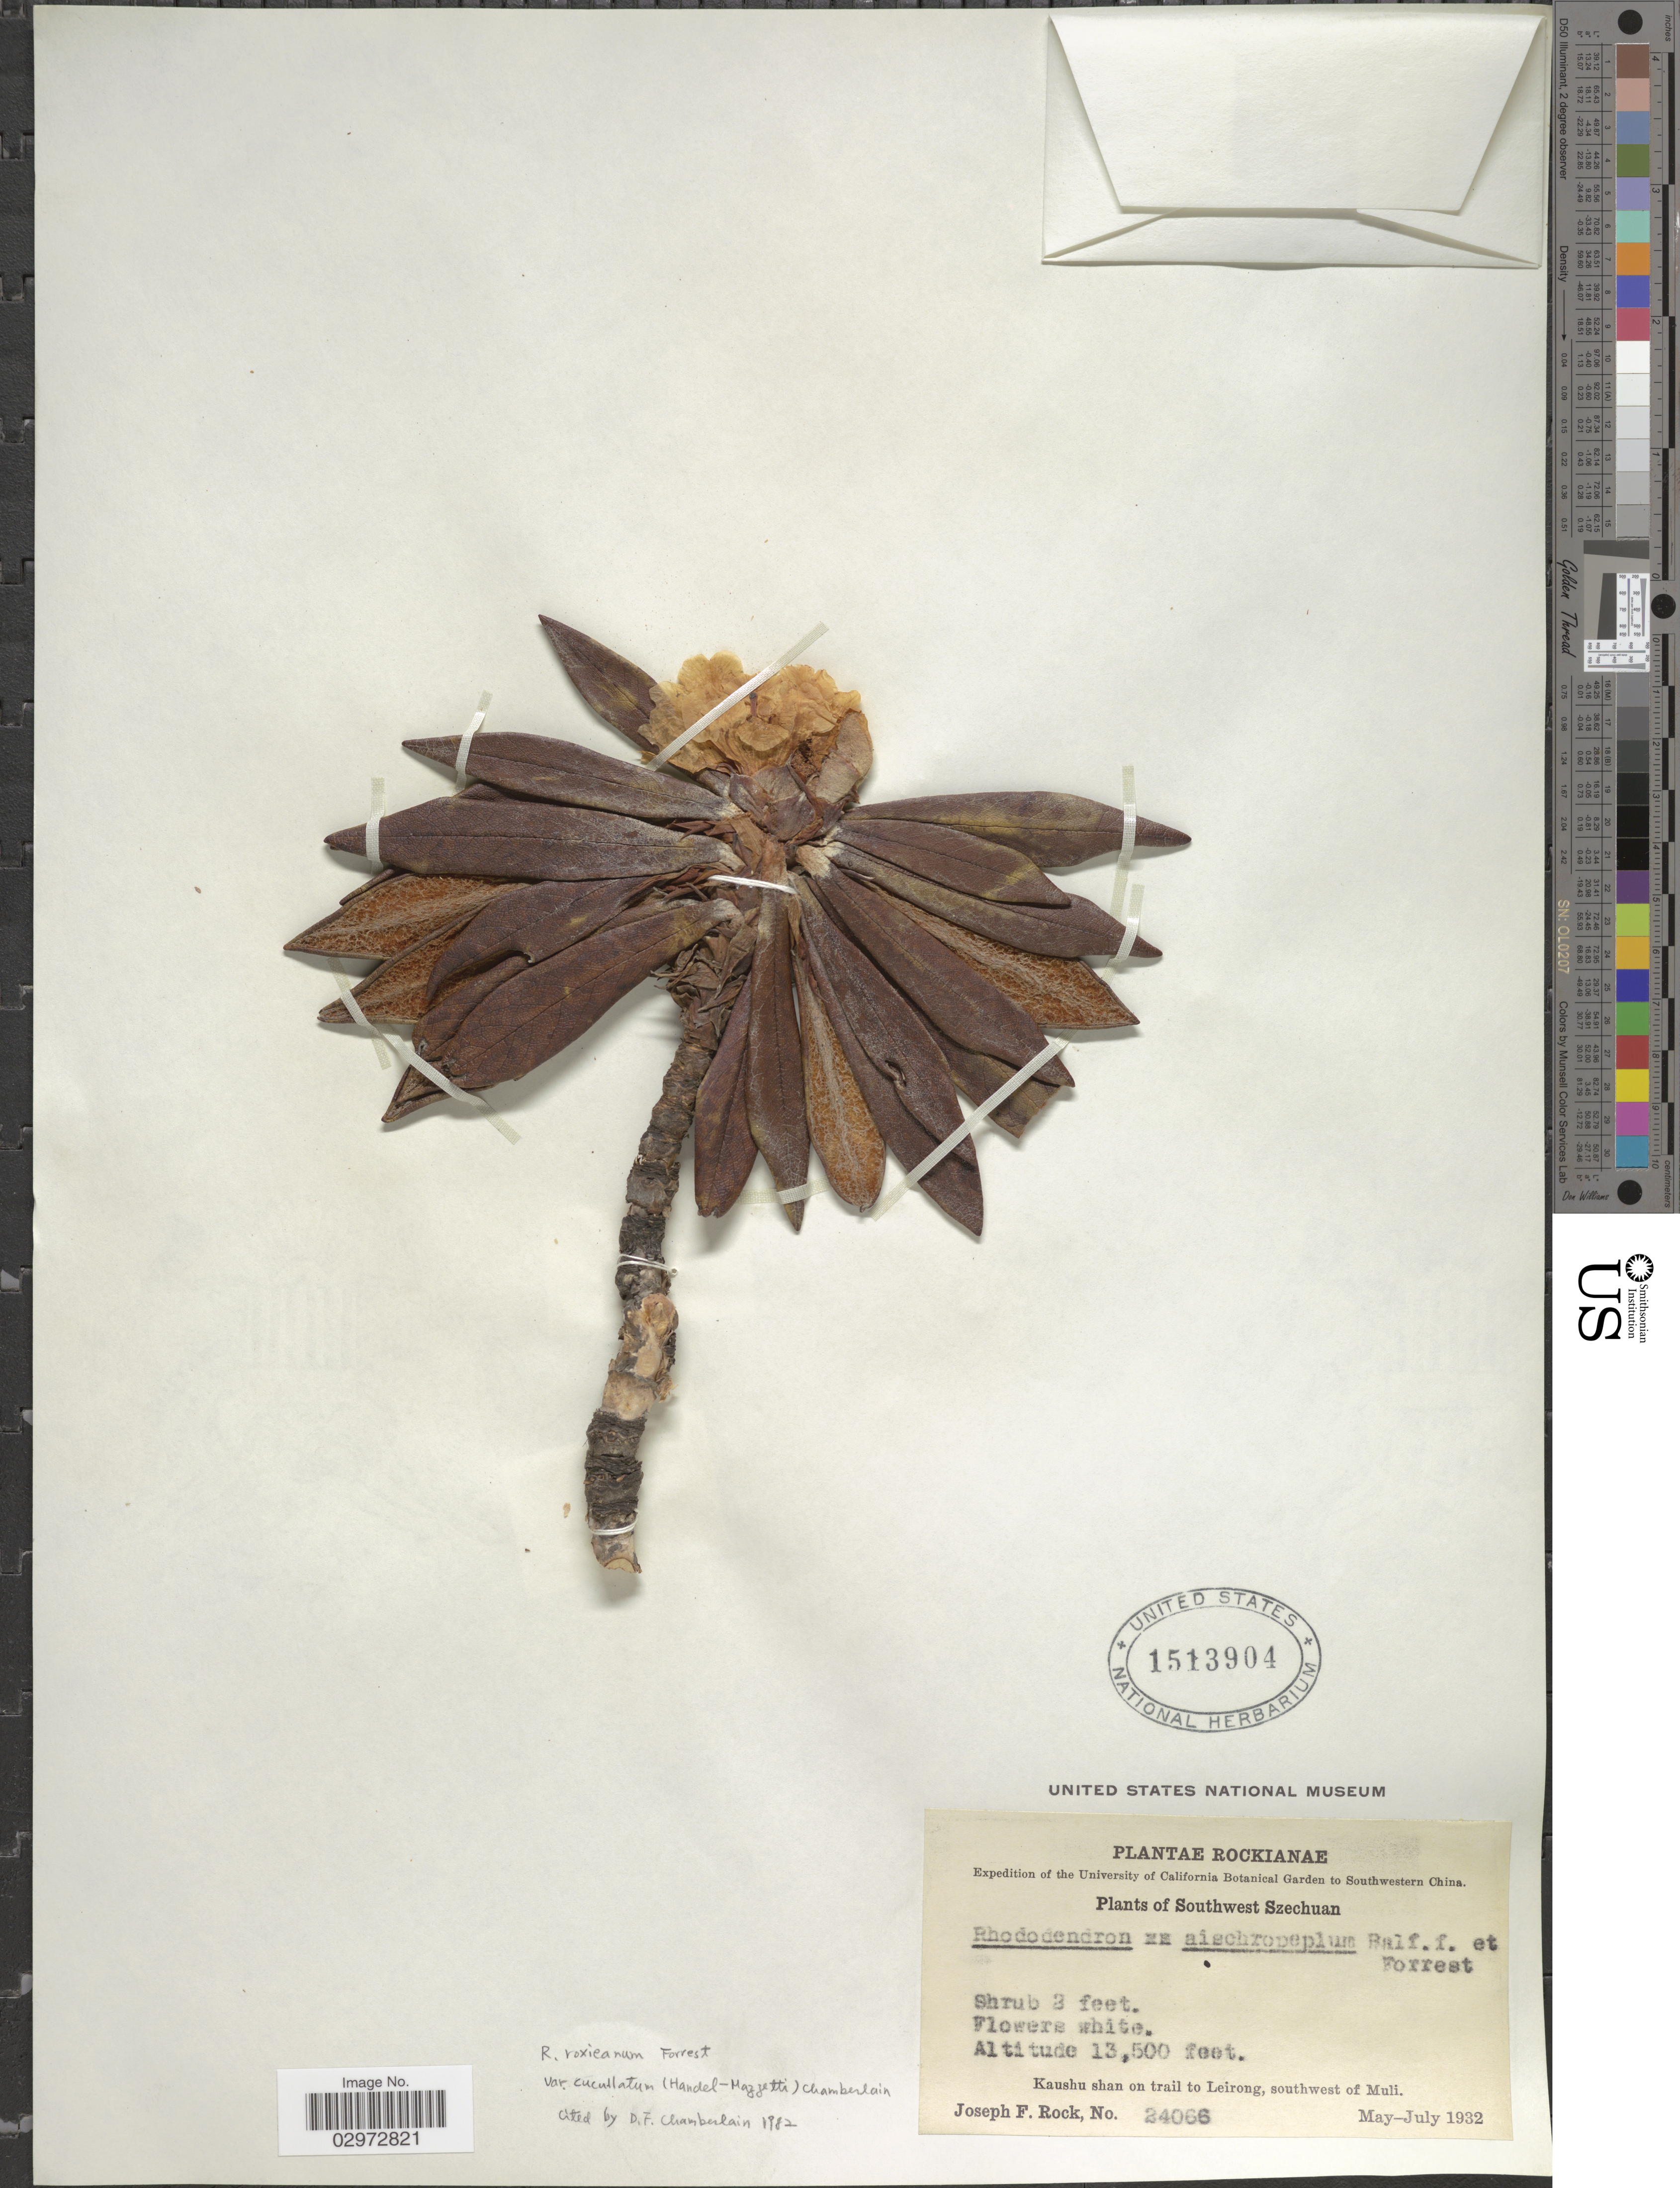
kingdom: Plantae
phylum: Tracheophyta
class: Magnoliopsida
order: Ericales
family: Ericaceae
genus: Rhododendron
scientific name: Rhododendron roxieanum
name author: Forrest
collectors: J. F. Rock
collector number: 24066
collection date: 1932-05/1932-07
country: China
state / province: Sichuan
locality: Southwest Szechuan. Kaushu shan on trail to Leirong, southwest of Muli.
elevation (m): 4115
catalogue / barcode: US 1513904